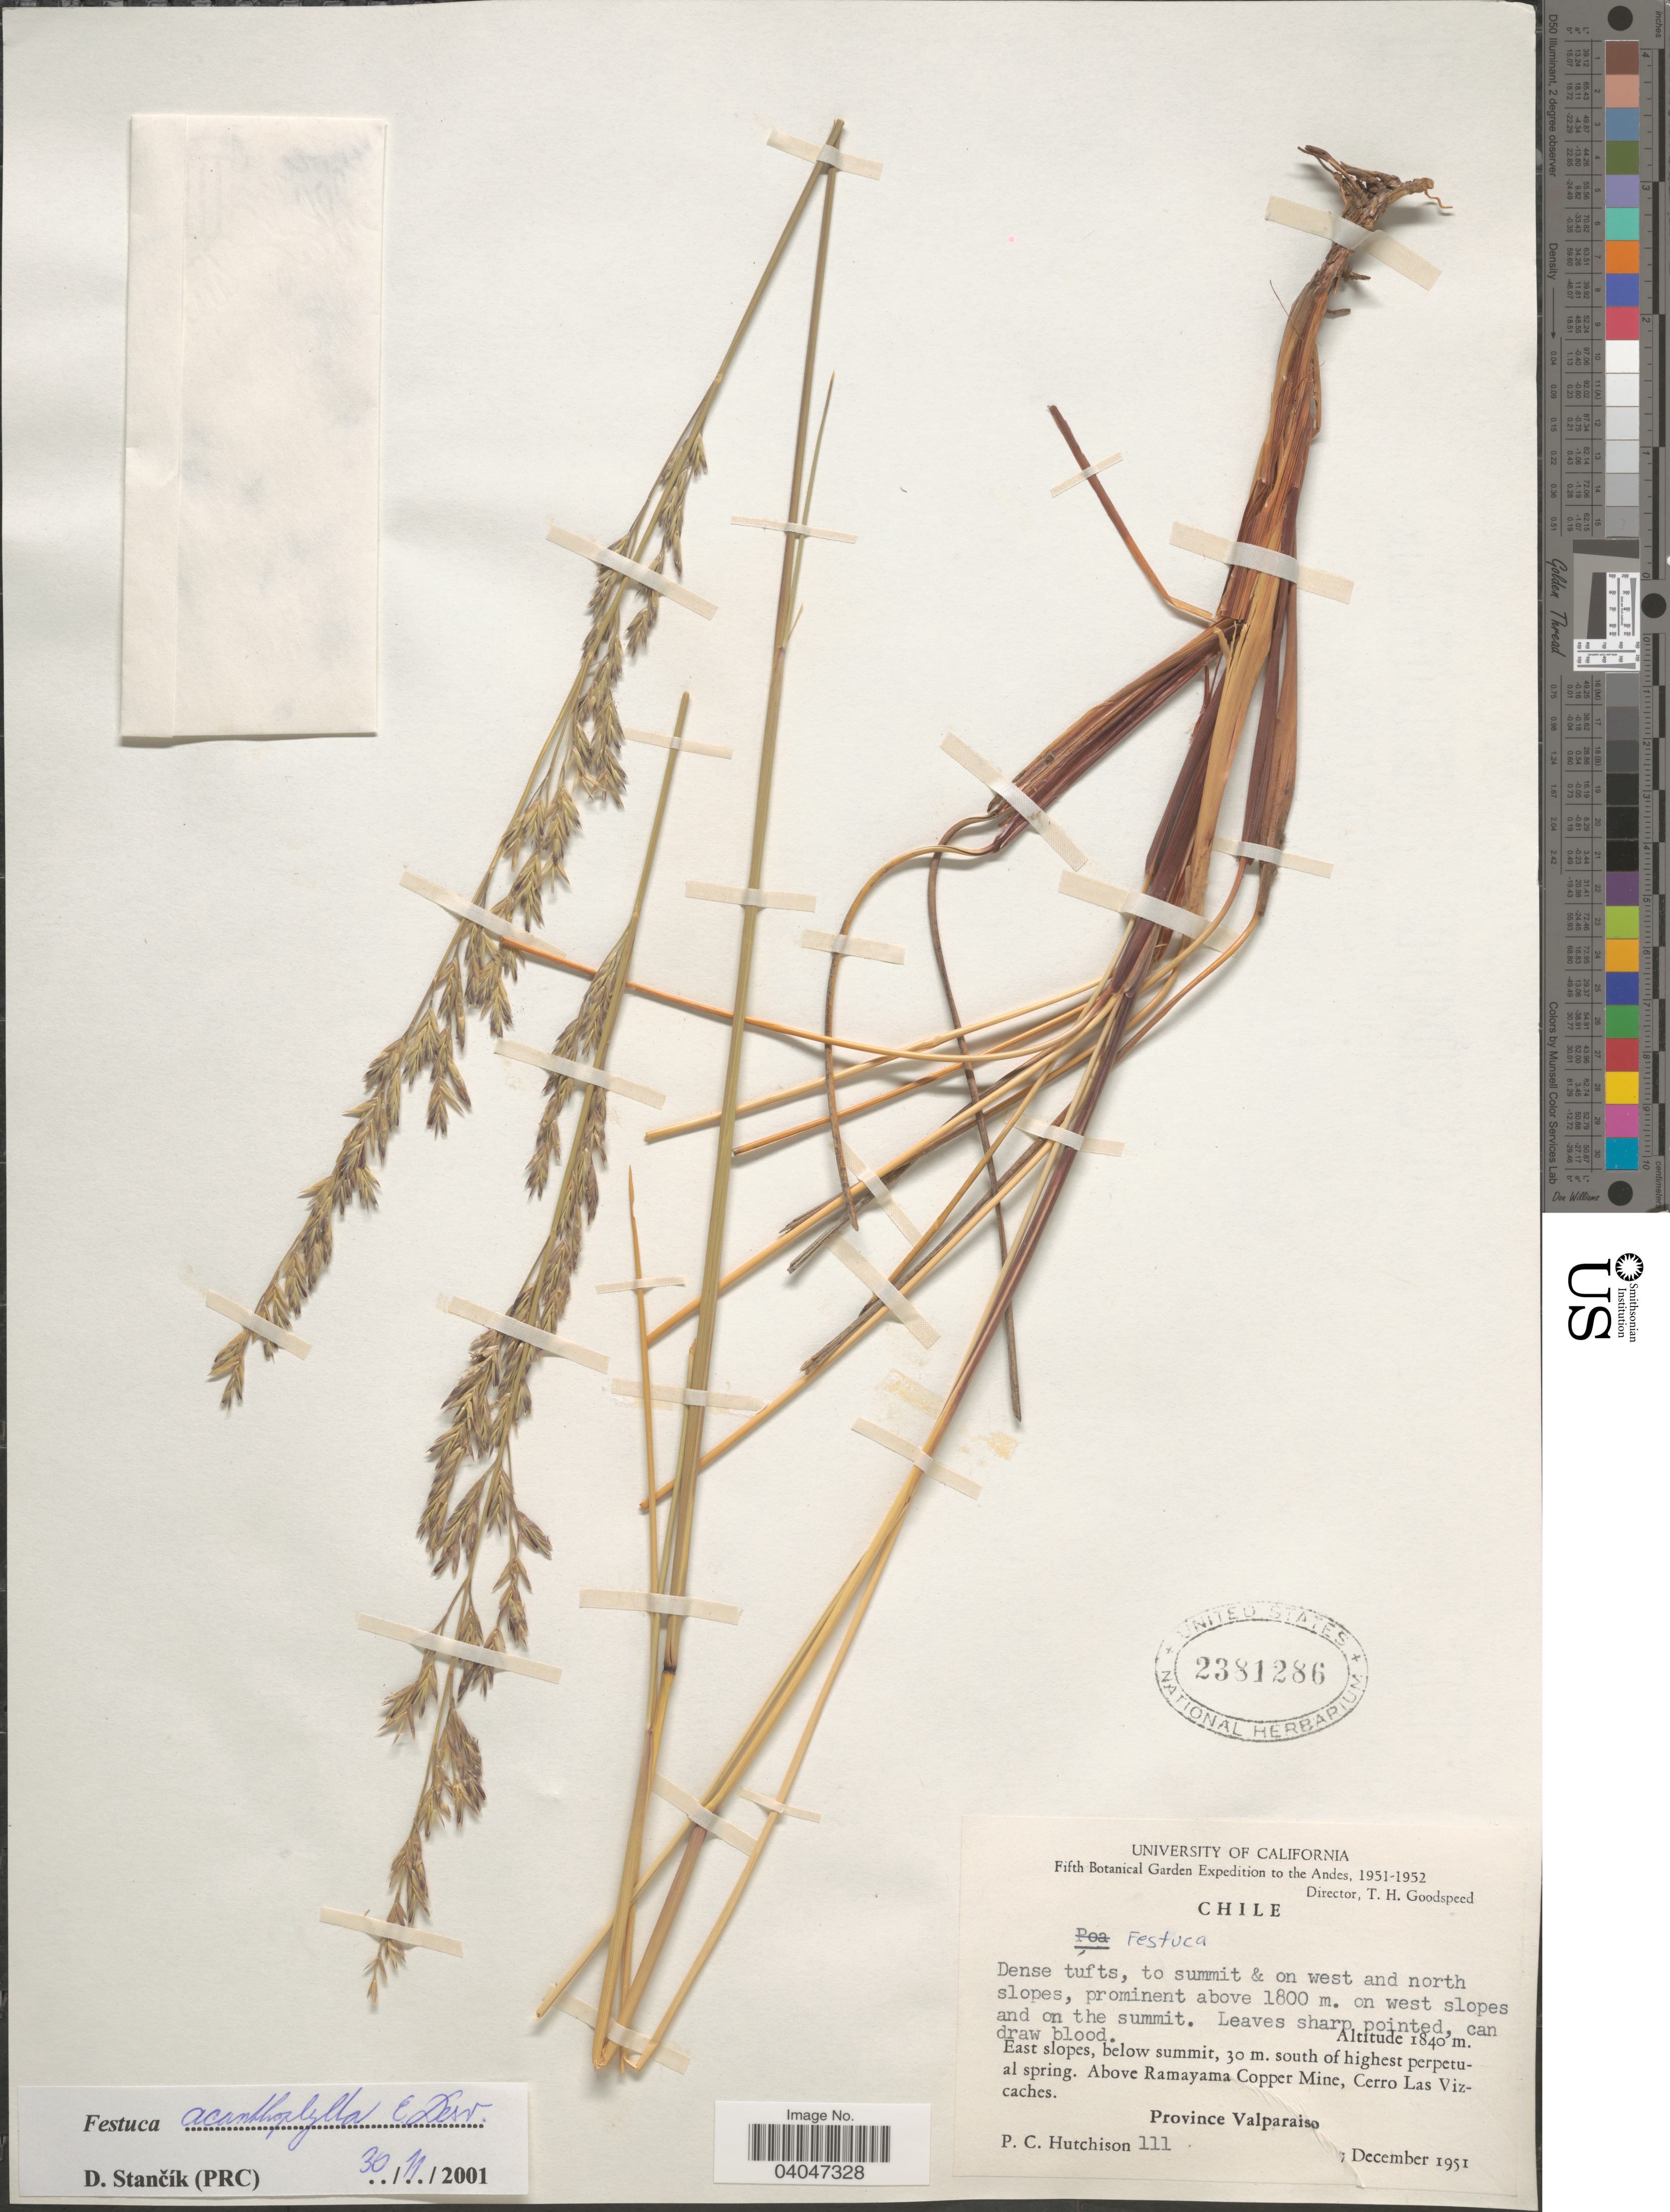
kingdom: Plantae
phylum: Tracheophyta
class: Liliopsida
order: Poales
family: Poaceae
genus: Festuca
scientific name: Festuca acanthophylla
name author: É. Desv.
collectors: P. C. Hutchison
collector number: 111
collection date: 1951-12-07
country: Chile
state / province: Valparaíso (V)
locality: The Andes. To summit & on west and north slopes. on west slopes and on the summit. East slopes, below summit, 30 m. south of highest perpetual spring. Above Ramayama Copper Mine, Cerro Las Vizcaches.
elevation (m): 1800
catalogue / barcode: US 2381286